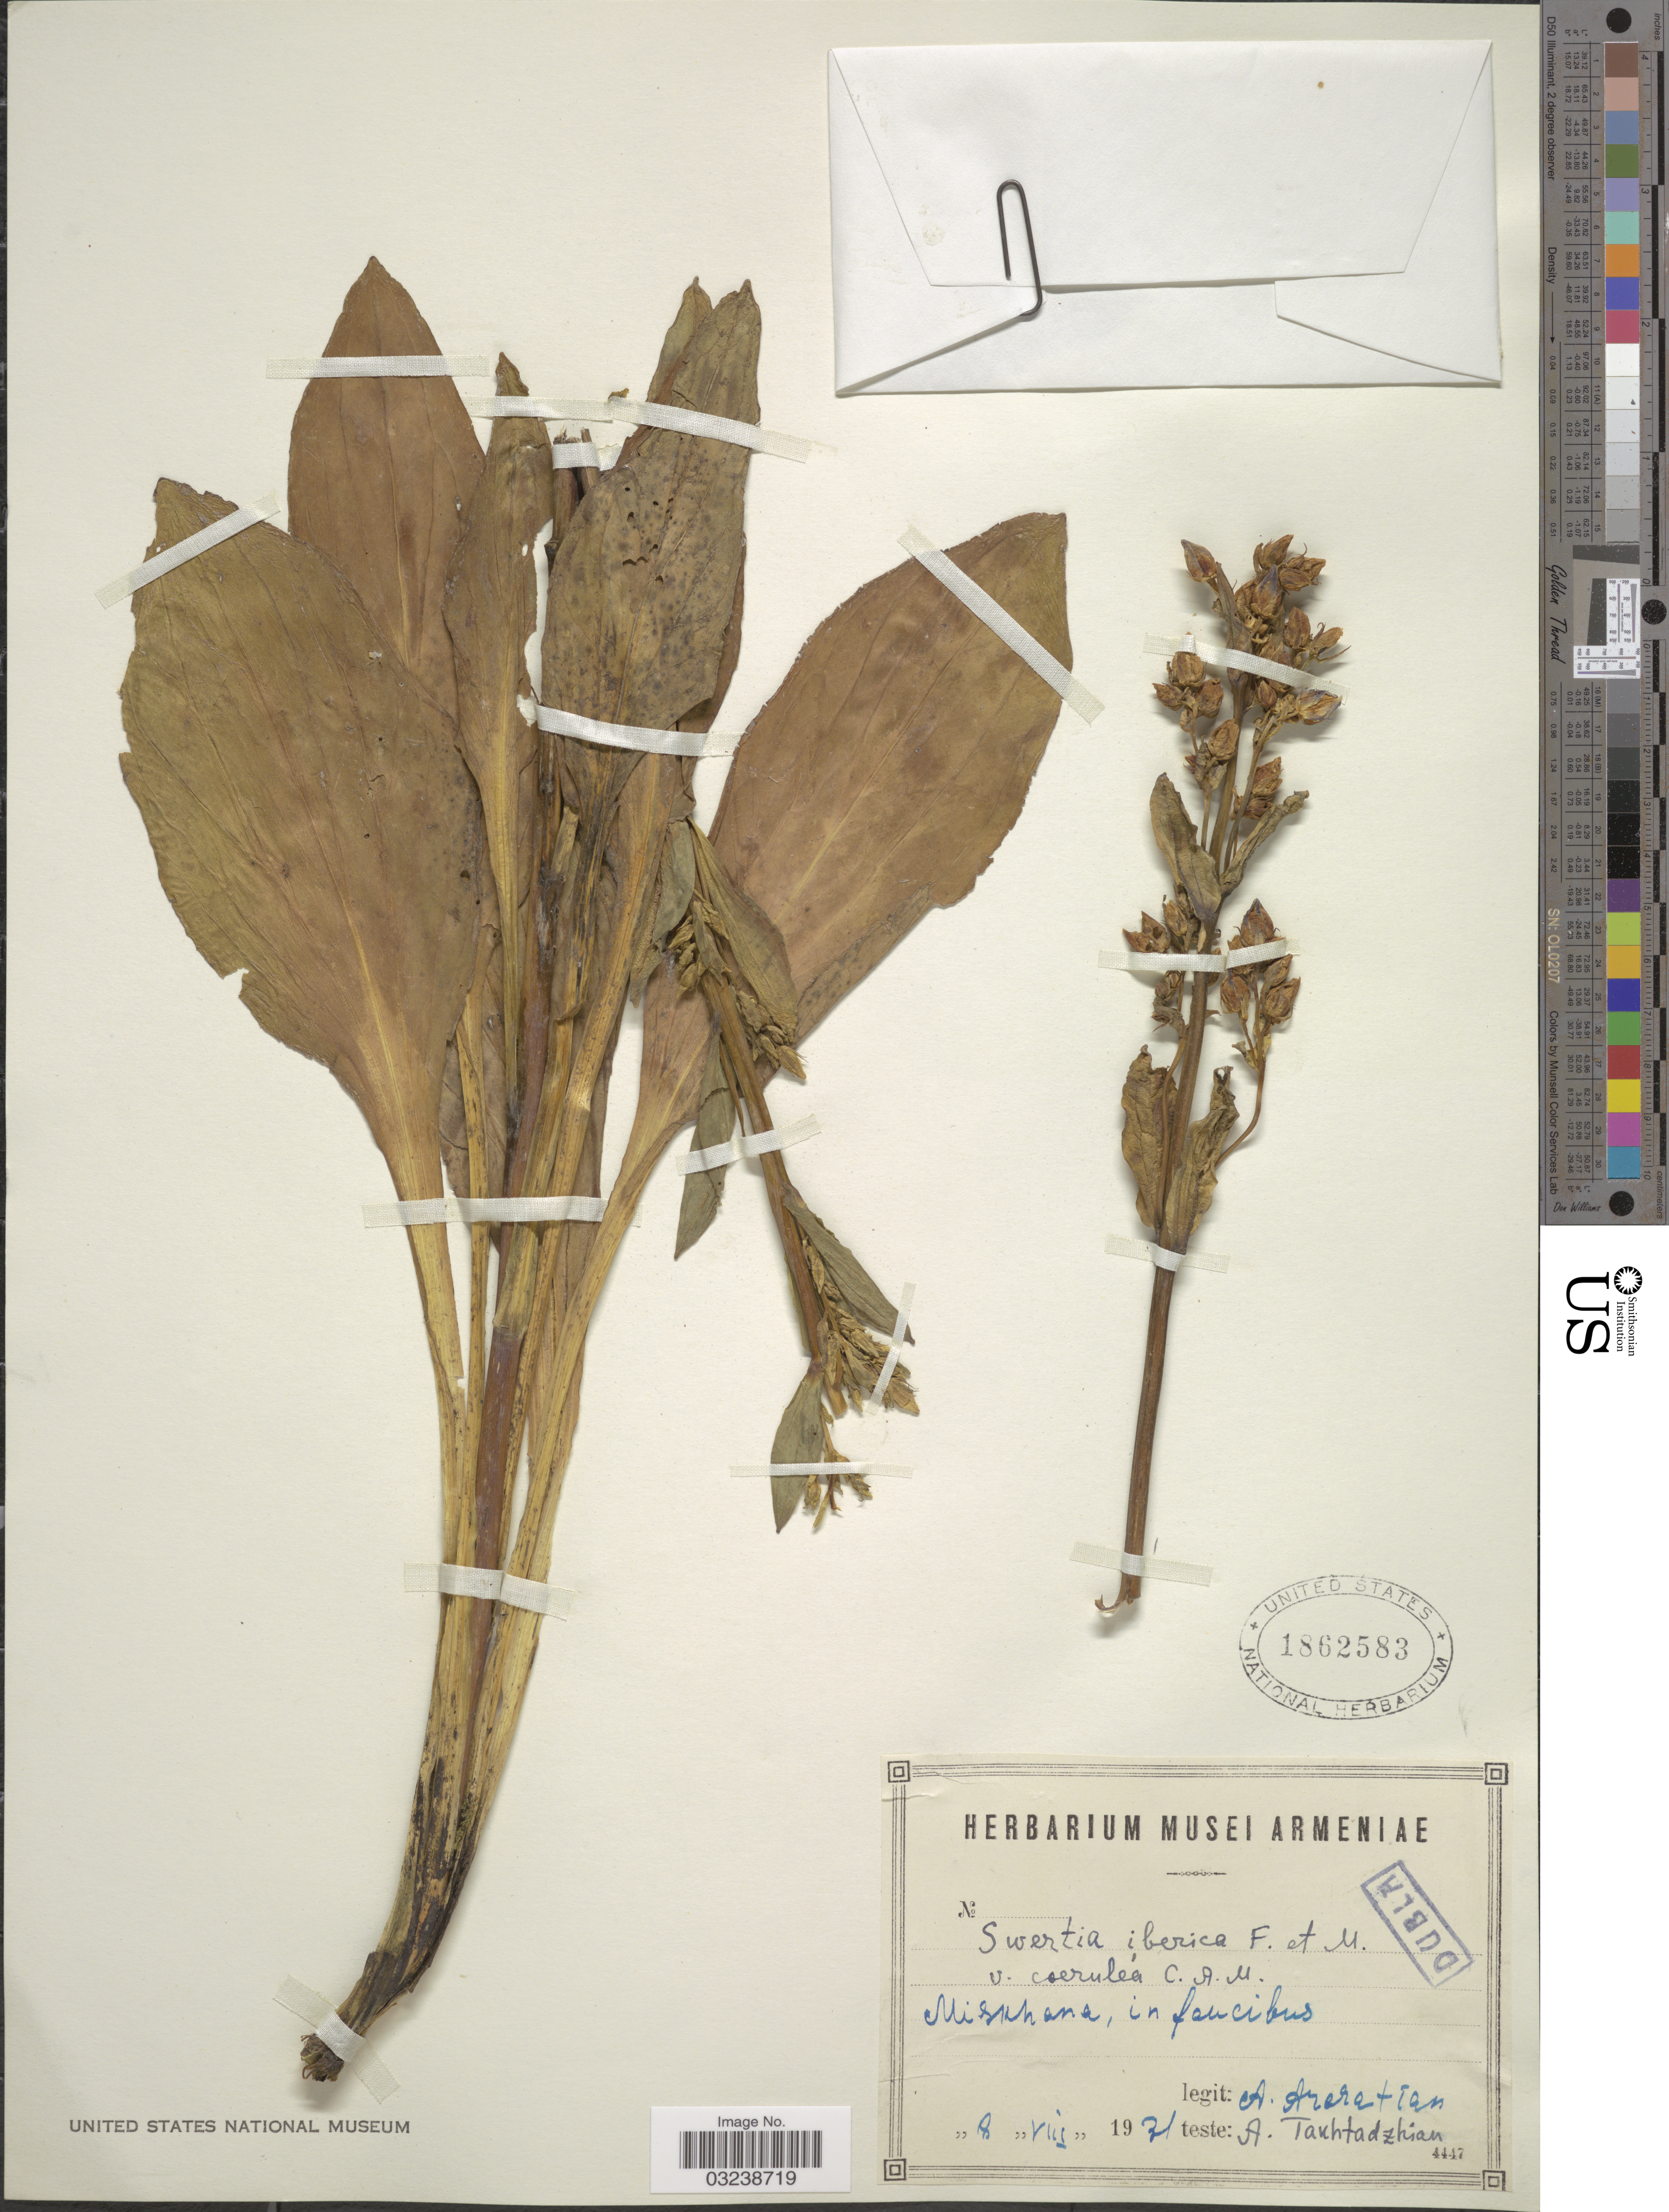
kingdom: Plantae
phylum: Tracheophyta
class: Magnoliopsida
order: Gentianales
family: Gentianaceae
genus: Swertia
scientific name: Swertia iberica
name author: Fisch. ex Boiss.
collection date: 1931-08-08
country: Armenia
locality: Miskhana, in faucibus.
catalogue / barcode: US 1862583